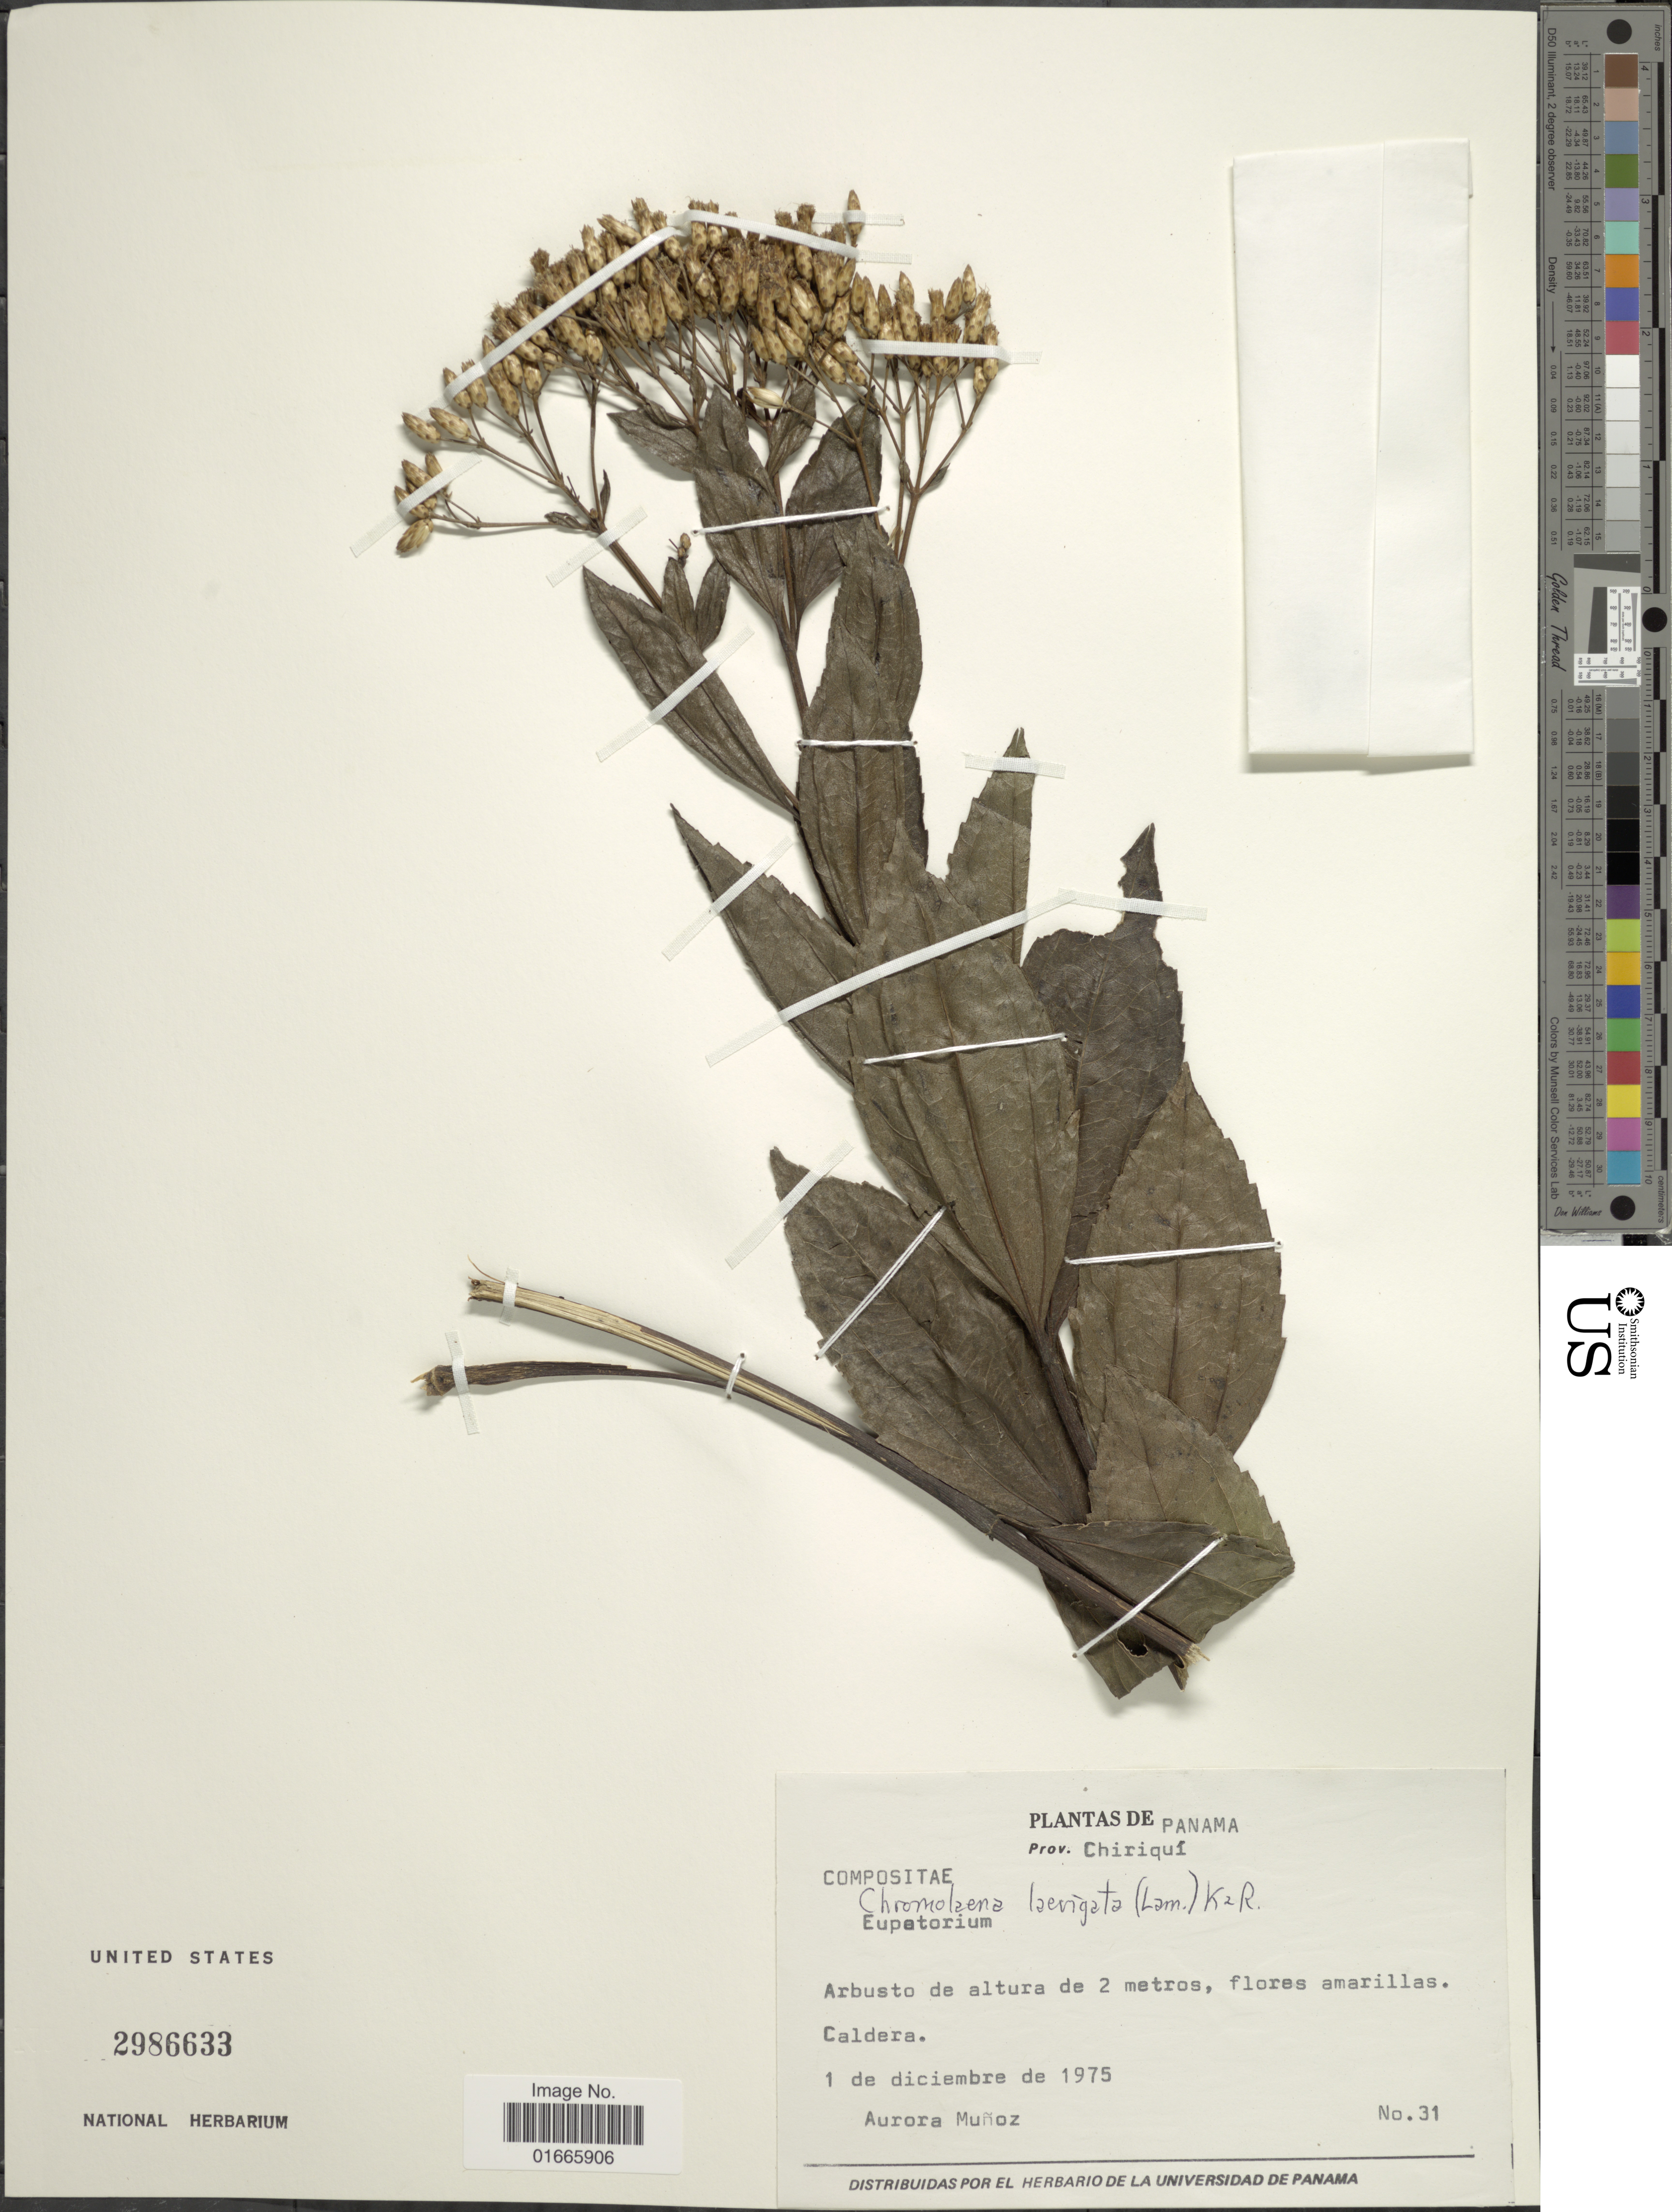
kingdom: Plantae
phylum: Tracheophyta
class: Magnoliopsida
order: Asterales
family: Asteraceae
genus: Chromolaena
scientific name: Chromolaena laevigata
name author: (Lam.) R.M. King & H. Rob.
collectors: A. Muñoz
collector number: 31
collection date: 1975-12-01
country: Panama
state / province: Chiriqui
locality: Flores amarillas, Caldera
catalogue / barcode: US 2986633